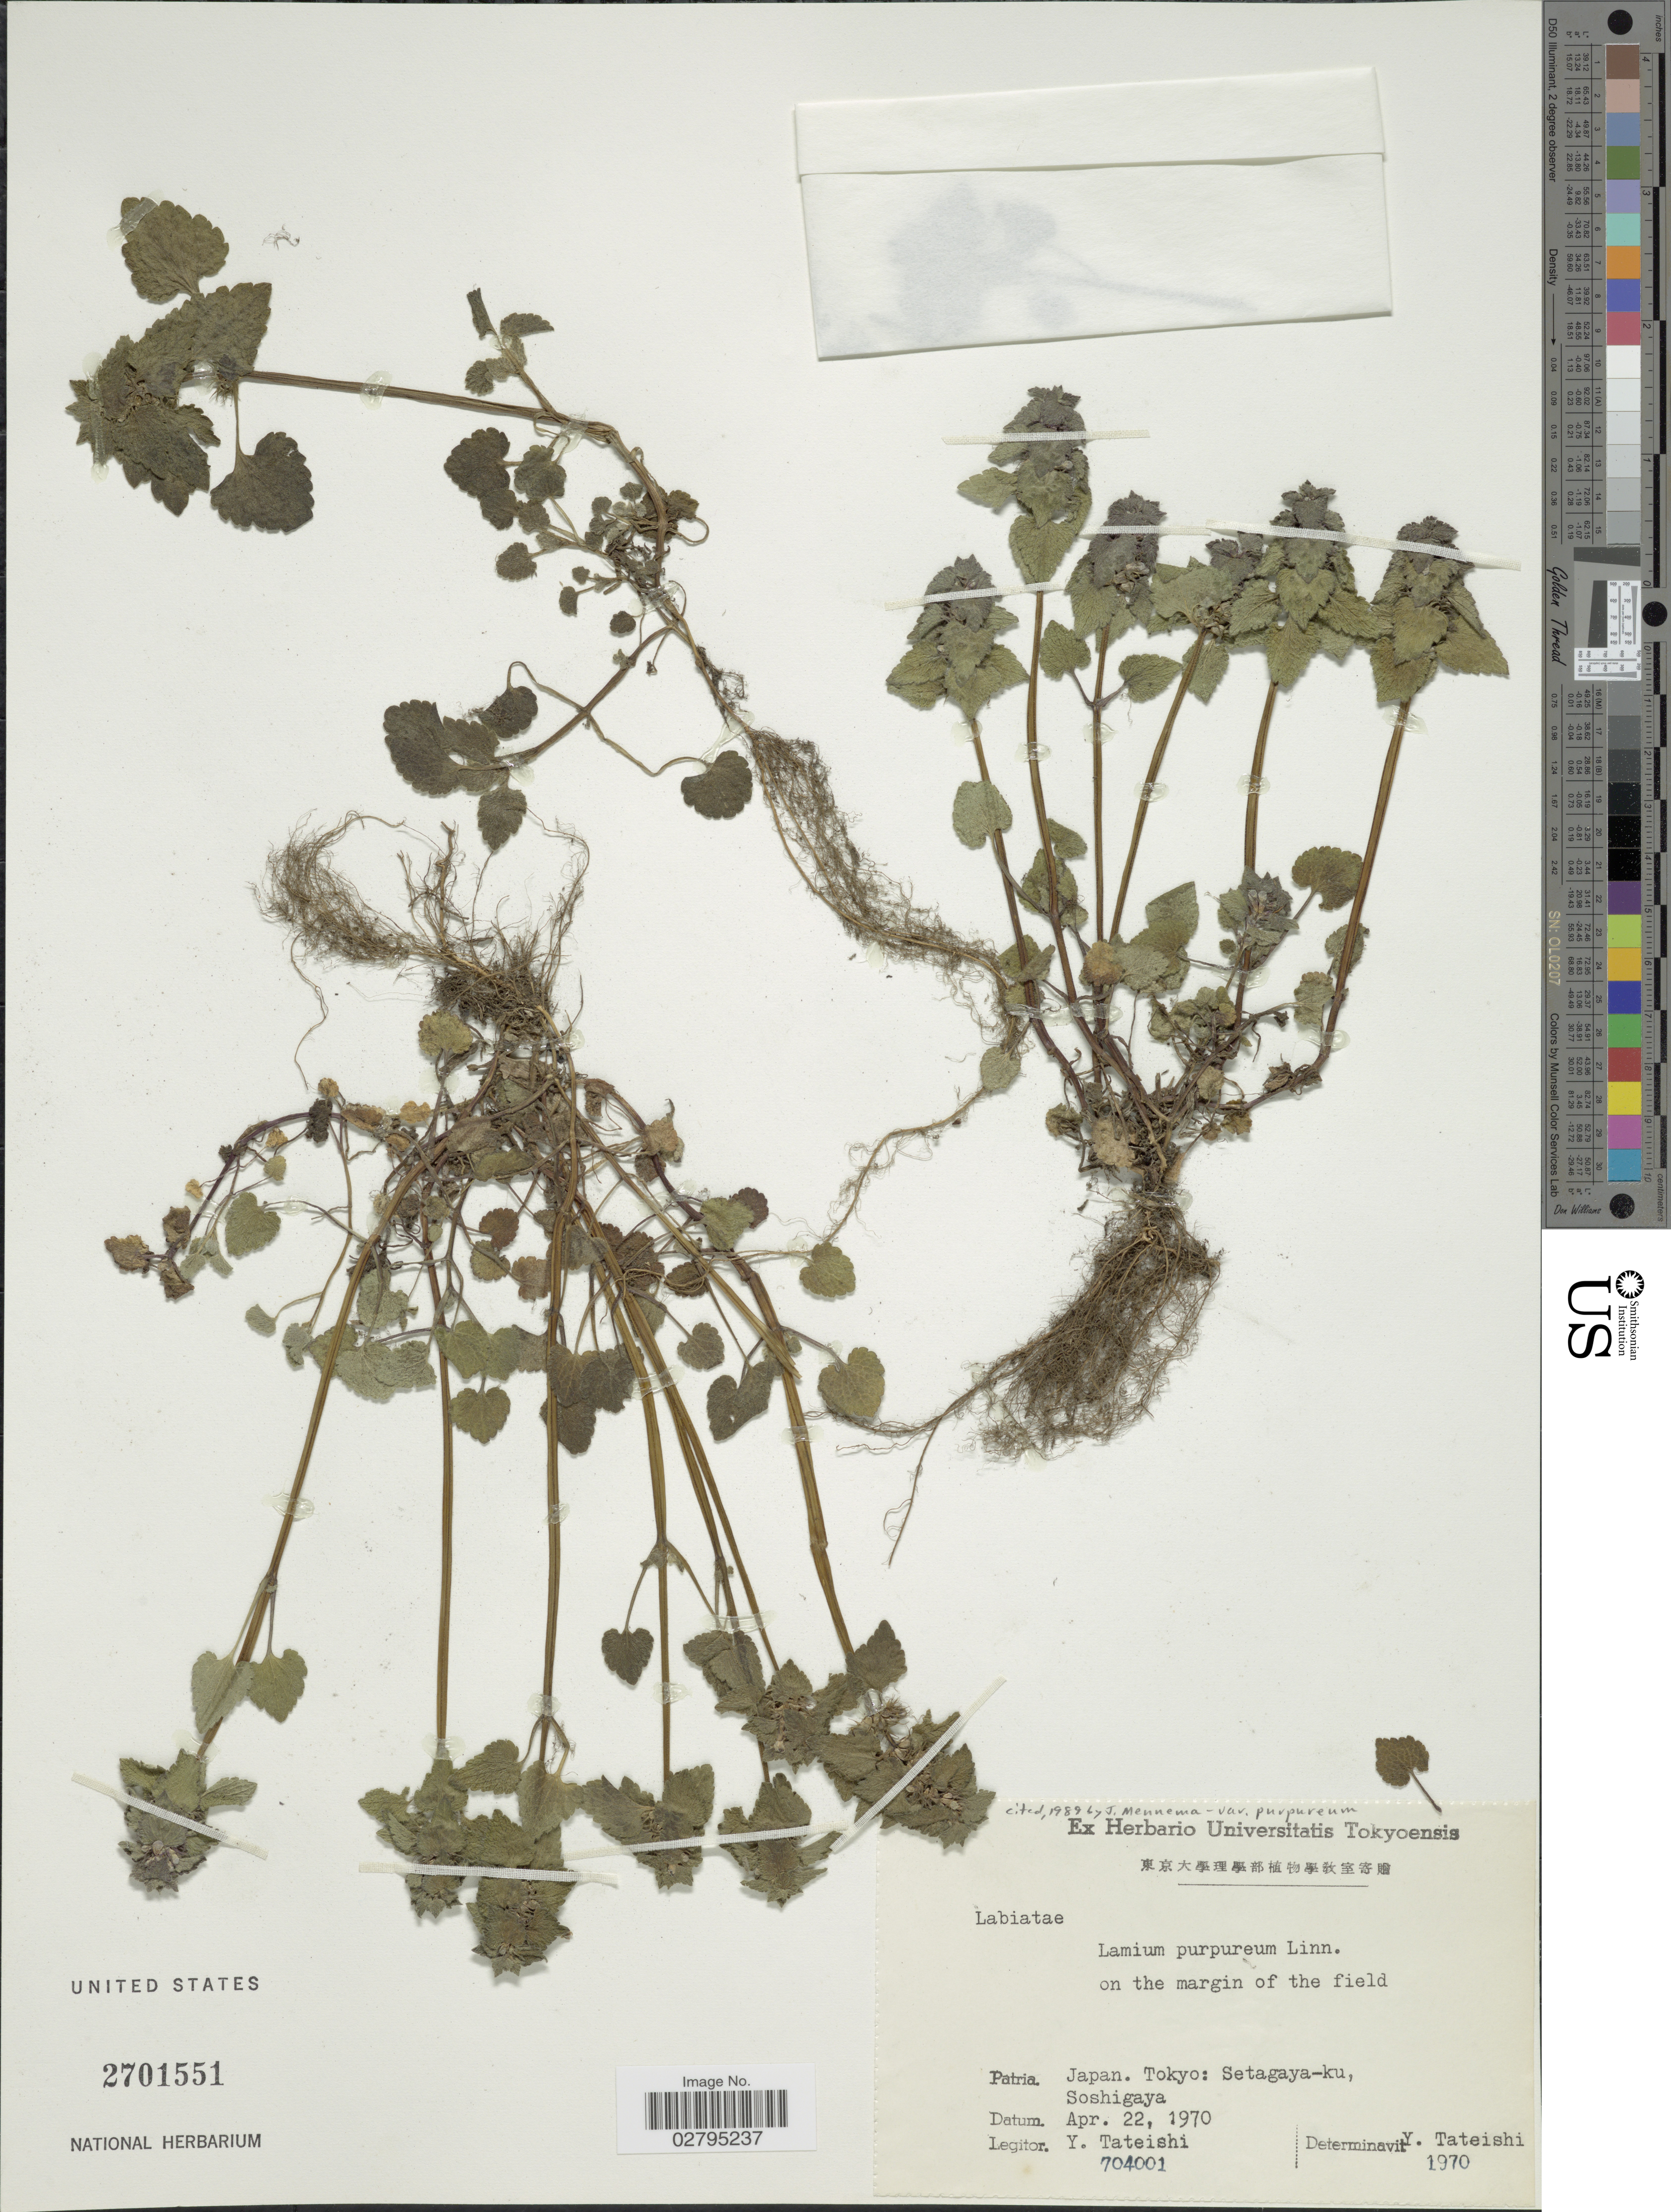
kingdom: Plantae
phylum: Tracheophyta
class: Magnoliopsida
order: Lamiales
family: Lamiaceae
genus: Lamium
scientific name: Lamium purpureum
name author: L.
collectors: Y. Tateishi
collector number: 704001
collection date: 1970-04-22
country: Japan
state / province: Tokyo, Federal City of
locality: Tokyo: Setagaya-ku, Soshigaya.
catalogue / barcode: US 2701551